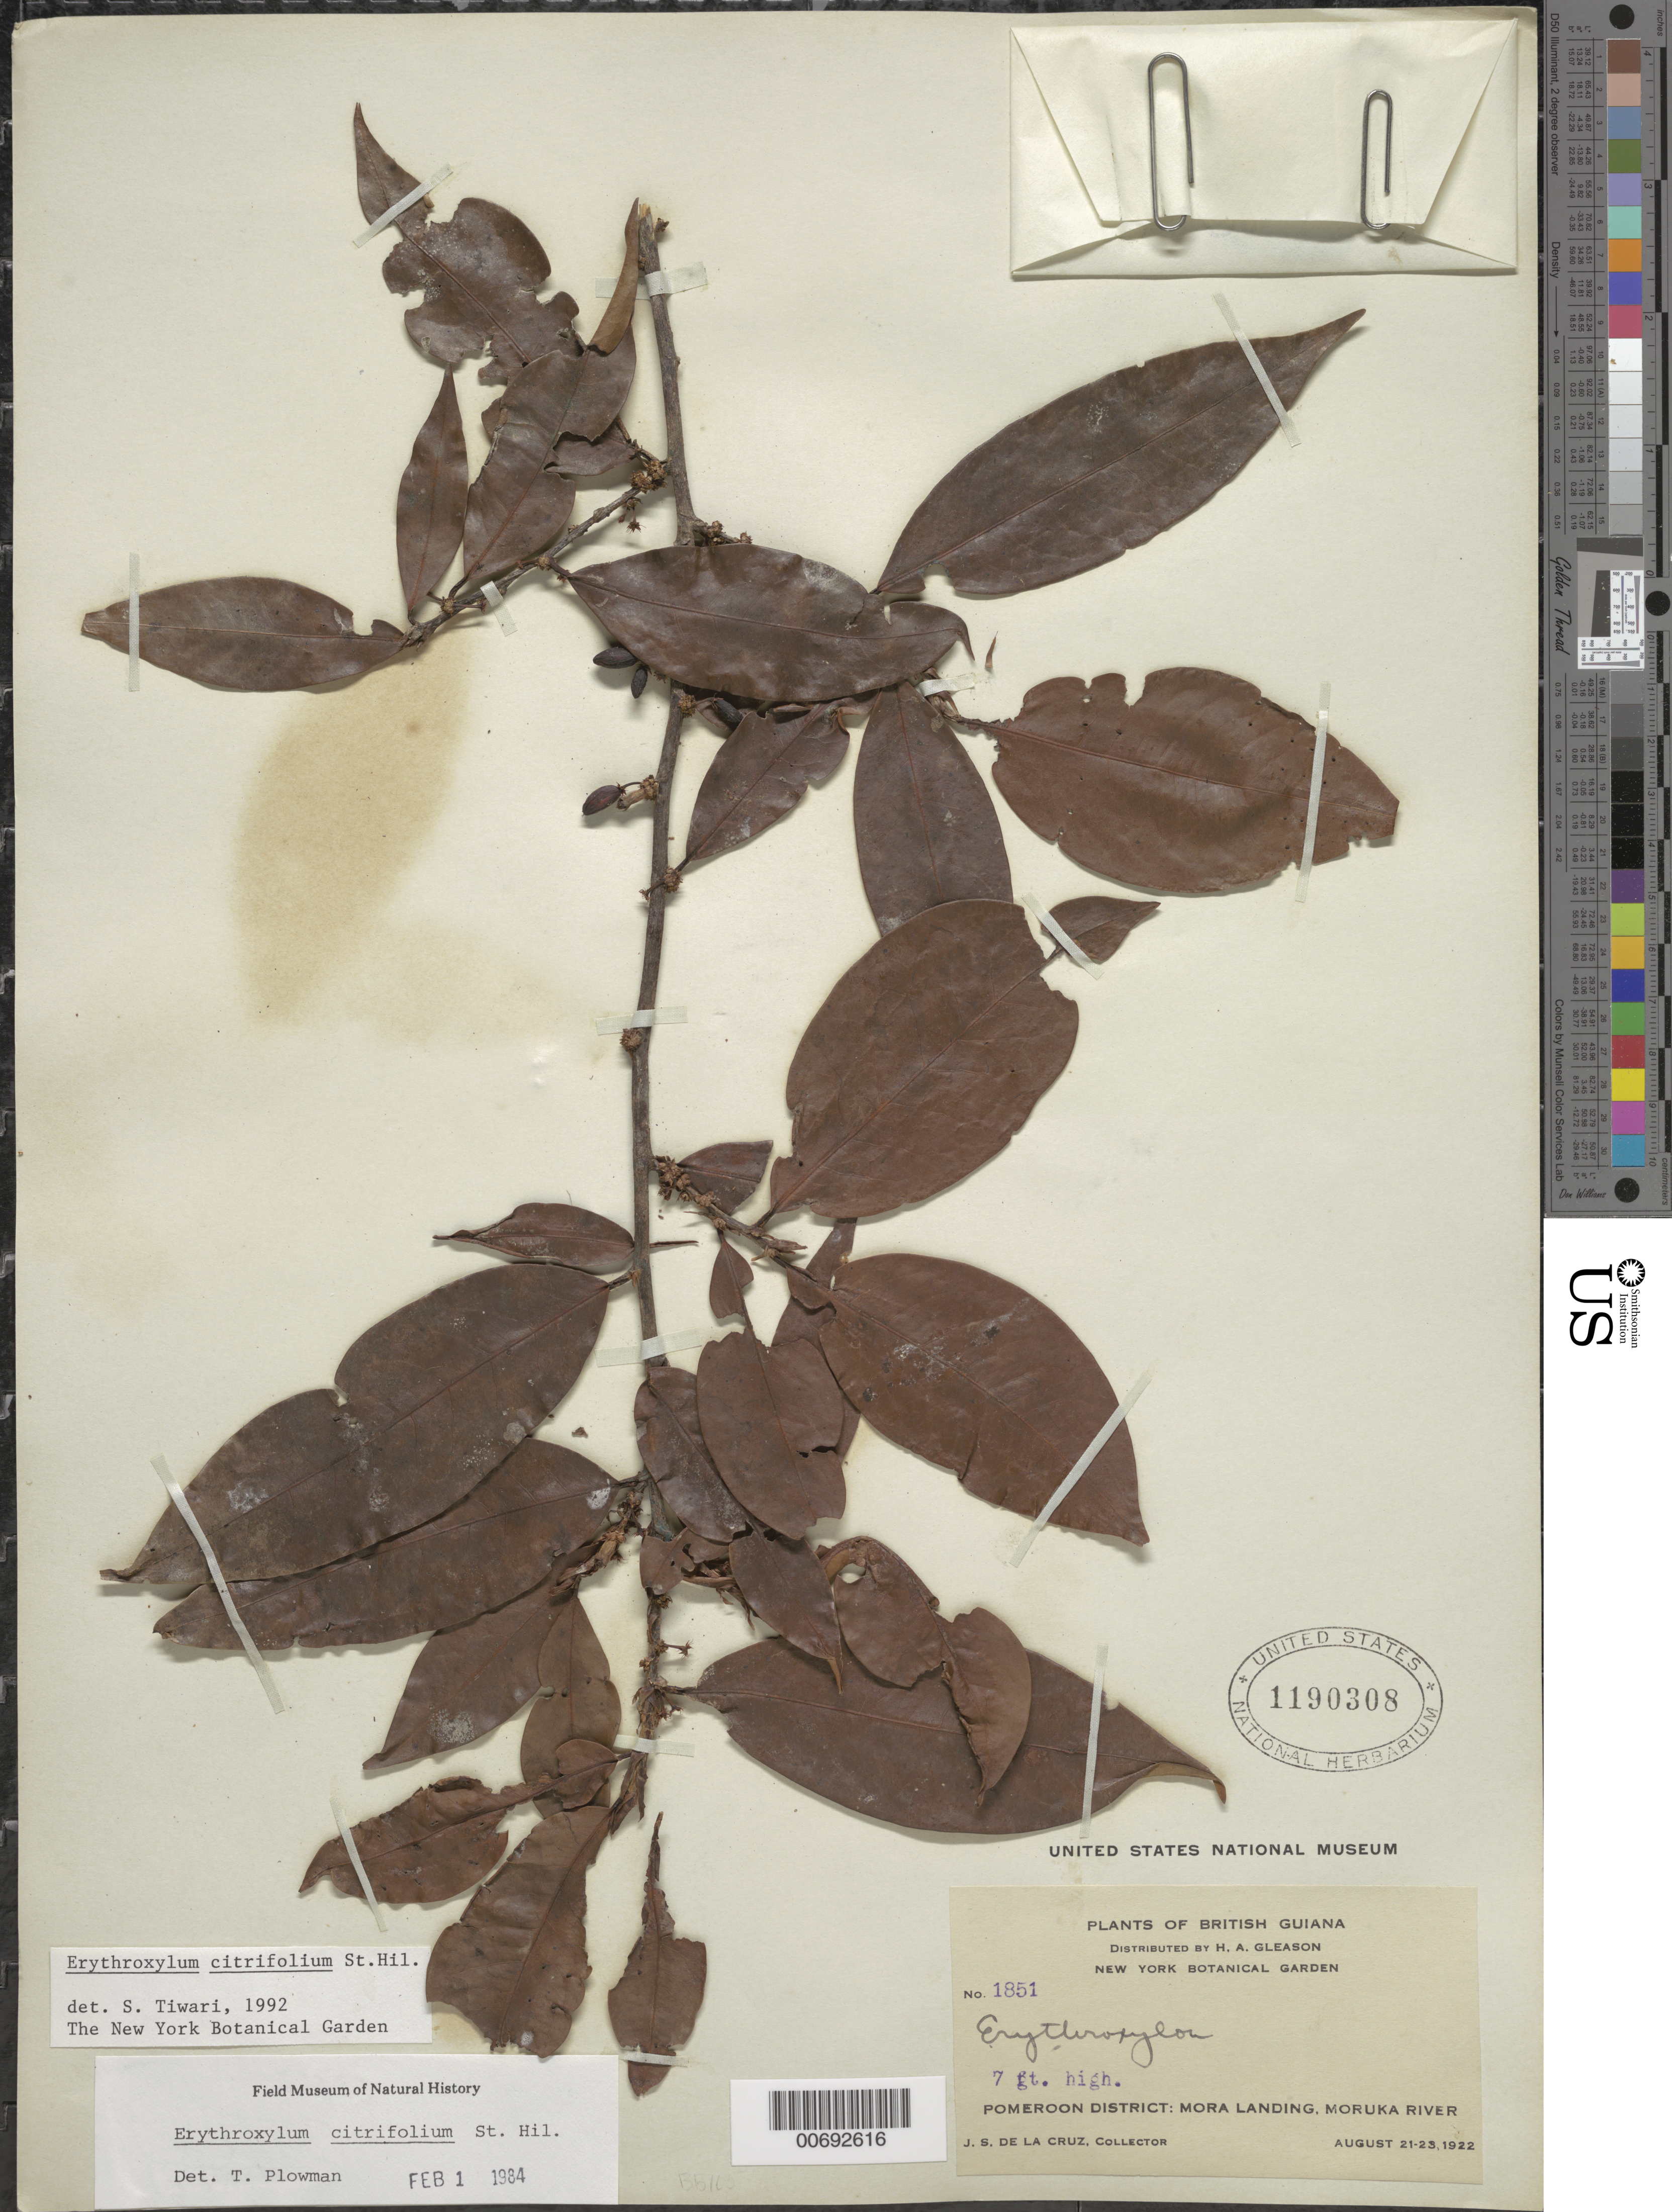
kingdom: Plantae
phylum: Tracheophyta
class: Magnoliopsida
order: Malpighiales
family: Erythroxylaceae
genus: Erythroxylum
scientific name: Erythroxylum citrifolium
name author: A. St.-Hil.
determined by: Tiwari, S.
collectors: J. S. de la Cruz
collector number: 1851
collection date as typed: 21-Aug-22 to 23-Aug-22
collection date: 1922-08-21/1922-08-23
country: Guyana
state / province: Barima-Waini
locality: Mora Landing, Moruka R., Pomeroon Dist.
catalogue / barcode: US 1190308